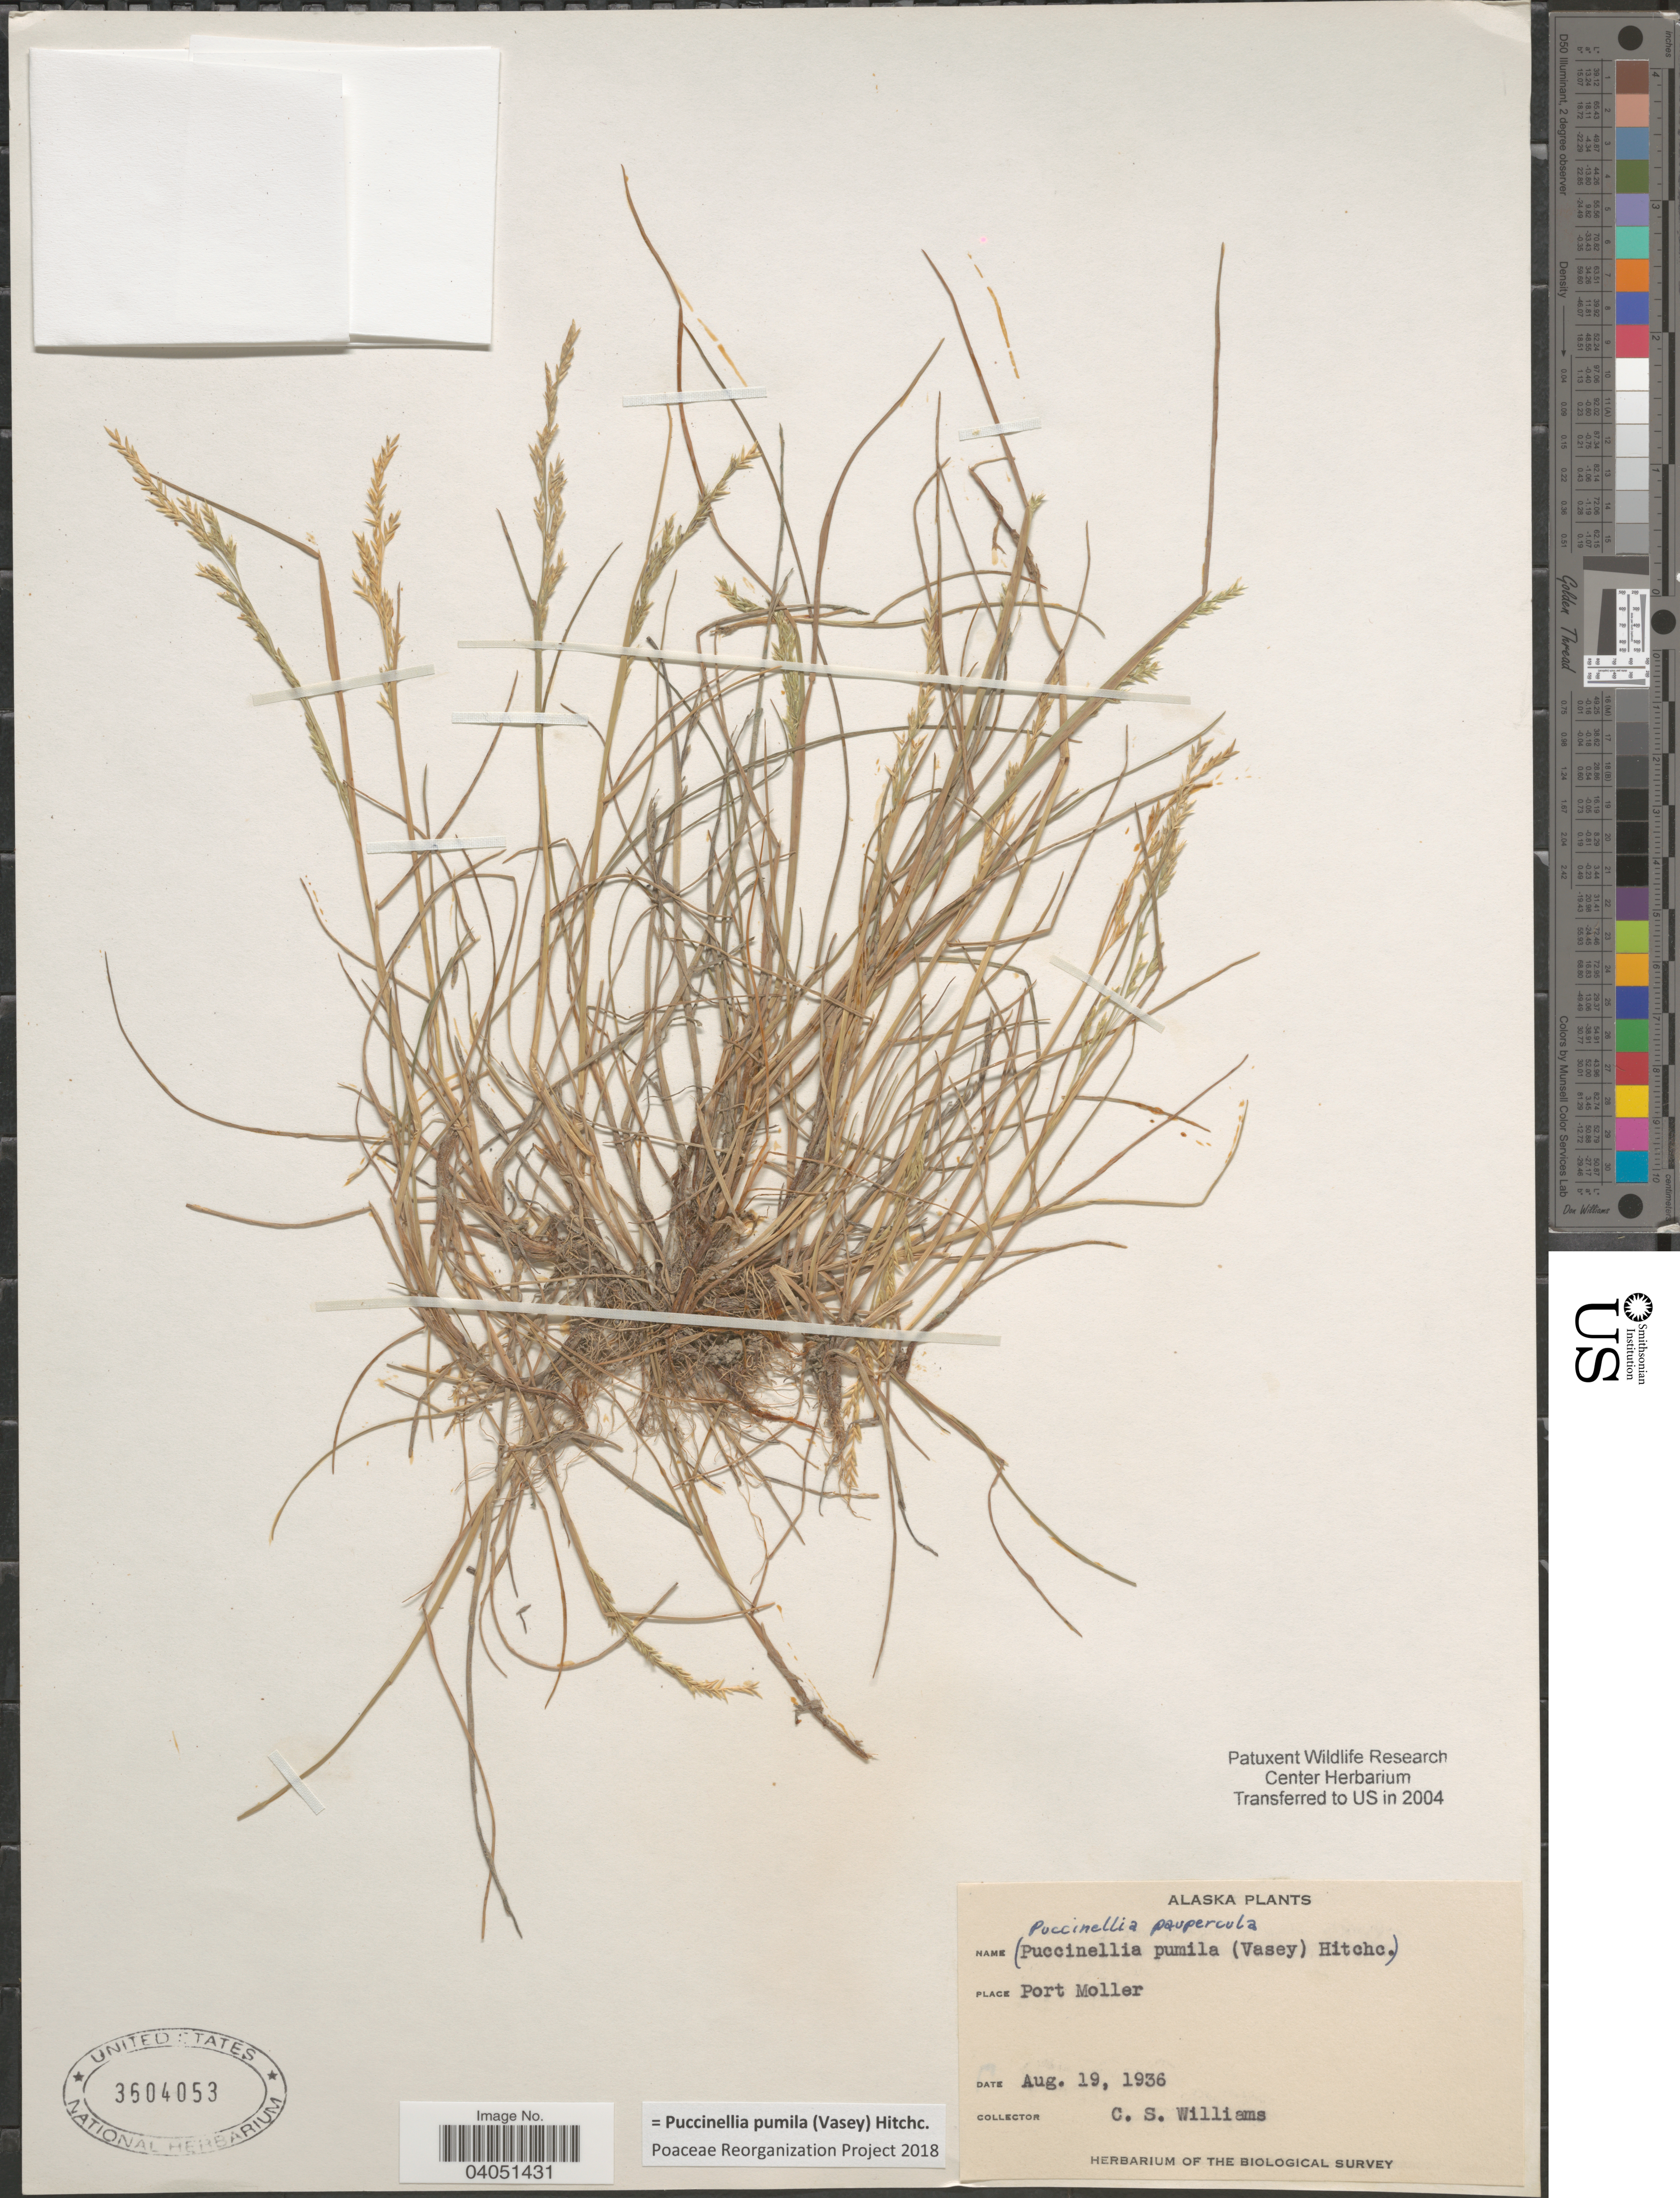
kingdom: Plantae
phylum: Tracheophyta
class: Liliopsida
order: Poales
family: Poaceae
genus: Puccinellia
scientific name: Puccinellia pumila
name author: (Vasey) Hitchc.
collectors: C. Williams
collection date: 1936-08-19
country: United States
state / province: Alaska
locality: Port Moller.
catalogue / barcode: US 3604053